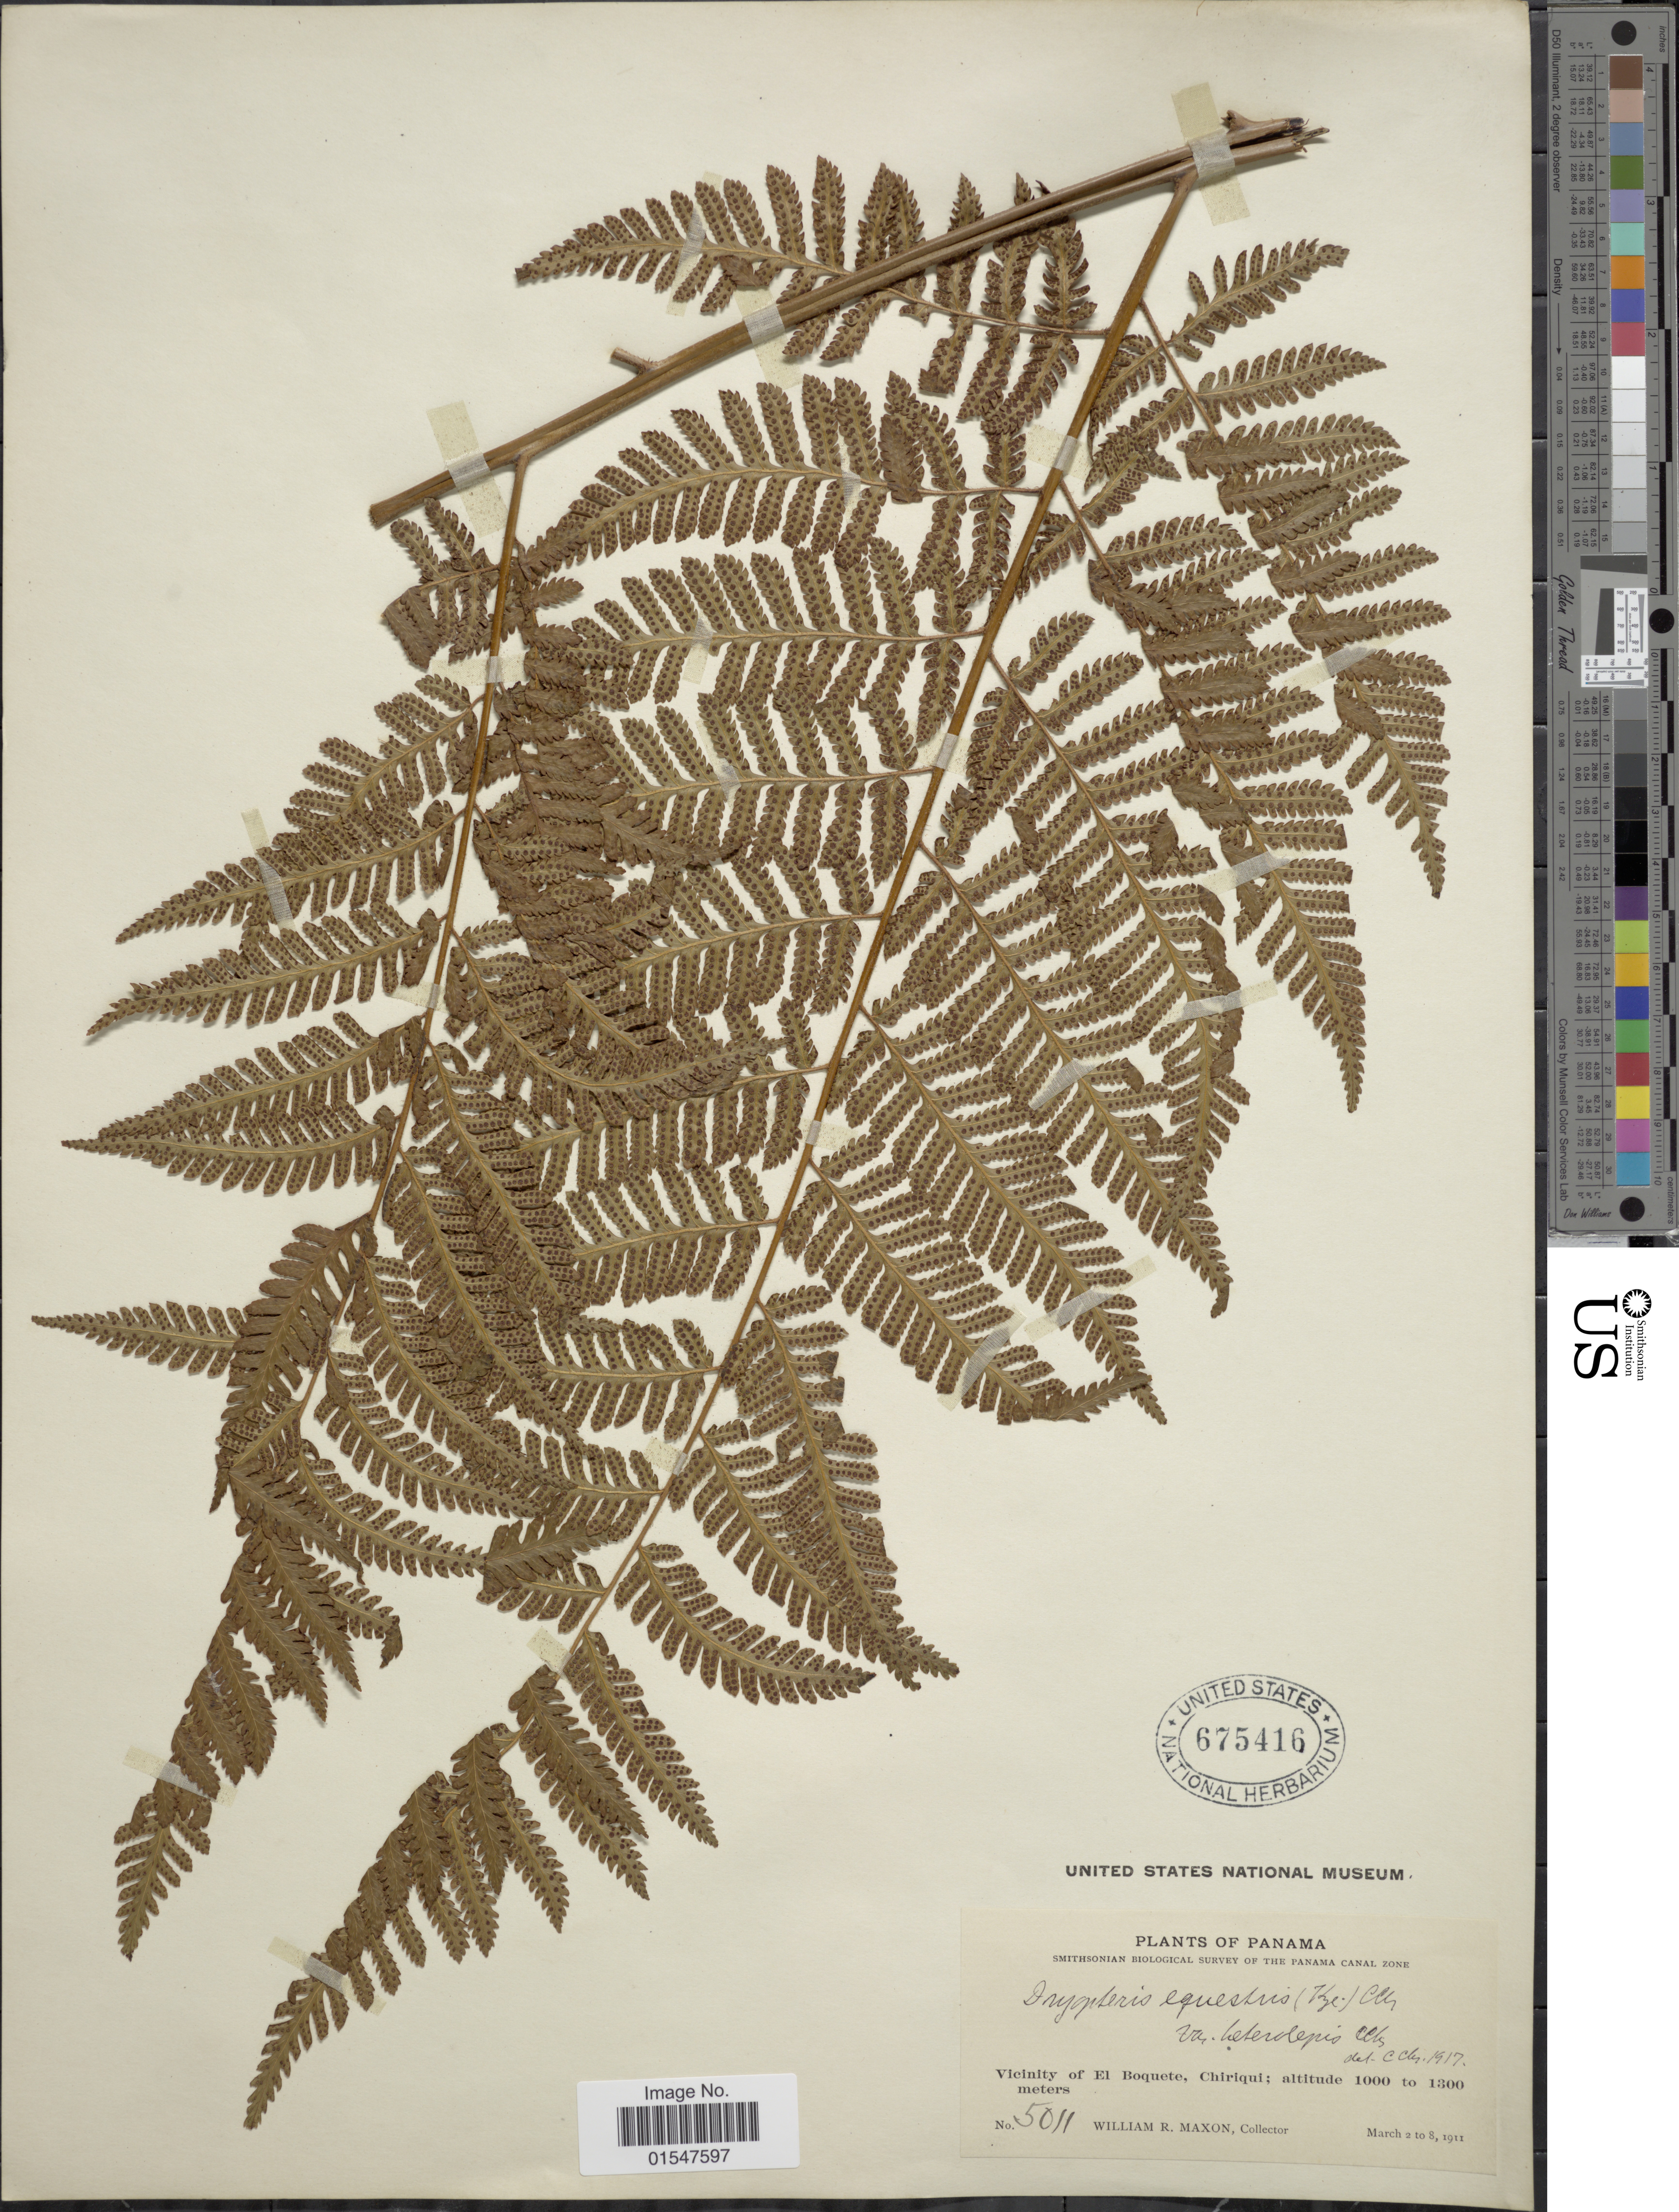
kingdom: Plantae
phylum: Tracheophyta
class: Polypodiopsida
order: Polypodiales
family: Dryopteridaceae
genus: Ctenitis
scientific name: Ctenitis equestris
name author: (Kunze) Ching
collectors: W. R. Maxon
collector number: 5011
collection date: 1911-03-02/1911-03-08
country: Panama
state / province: Chiriqui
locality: Vicinity of El Boquete, Chiriqui.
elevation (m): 1000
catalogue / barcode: US 675416